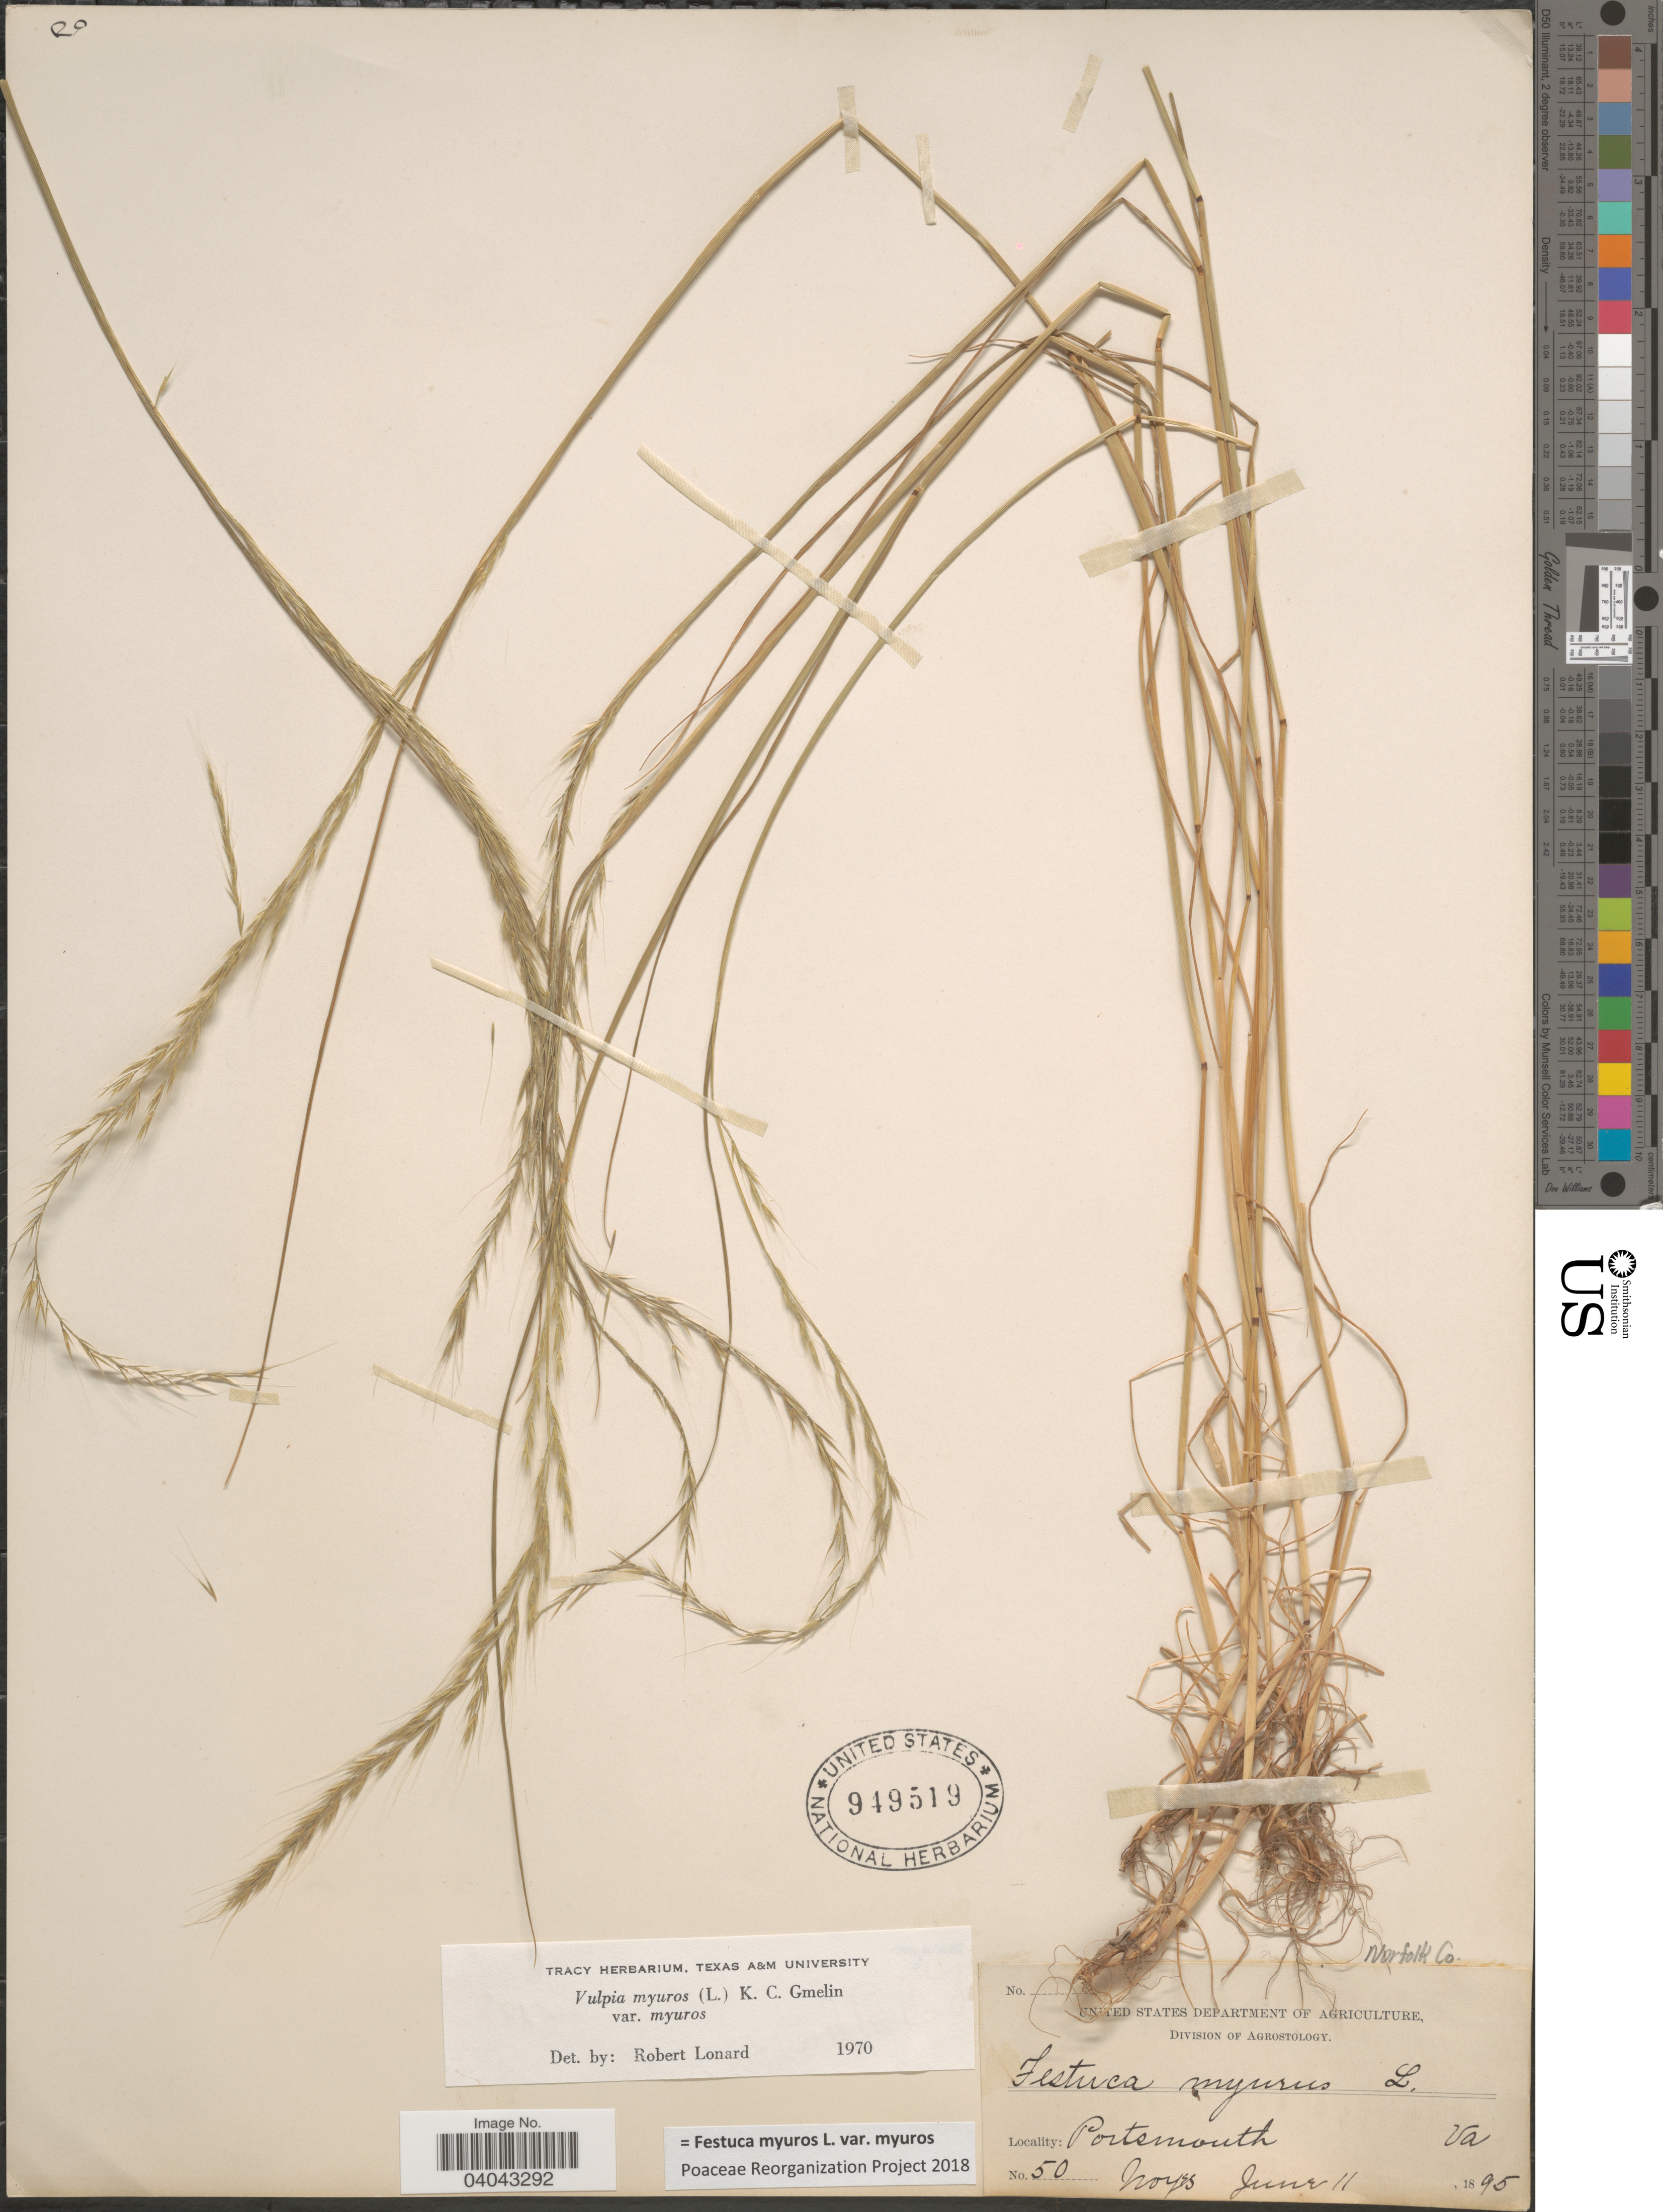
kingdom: Plantae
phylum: Tracheophyta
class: Liliopsida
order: Poales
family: Poaceae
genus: Festuca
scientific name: Festuca myuros var. myuros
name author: L.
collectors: Noyes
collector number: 50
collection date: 1895-06-11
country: United States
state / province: Virginia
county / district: City of Portsmouth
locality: Portsmouth. Norfolk Co.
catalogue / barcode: US 949519